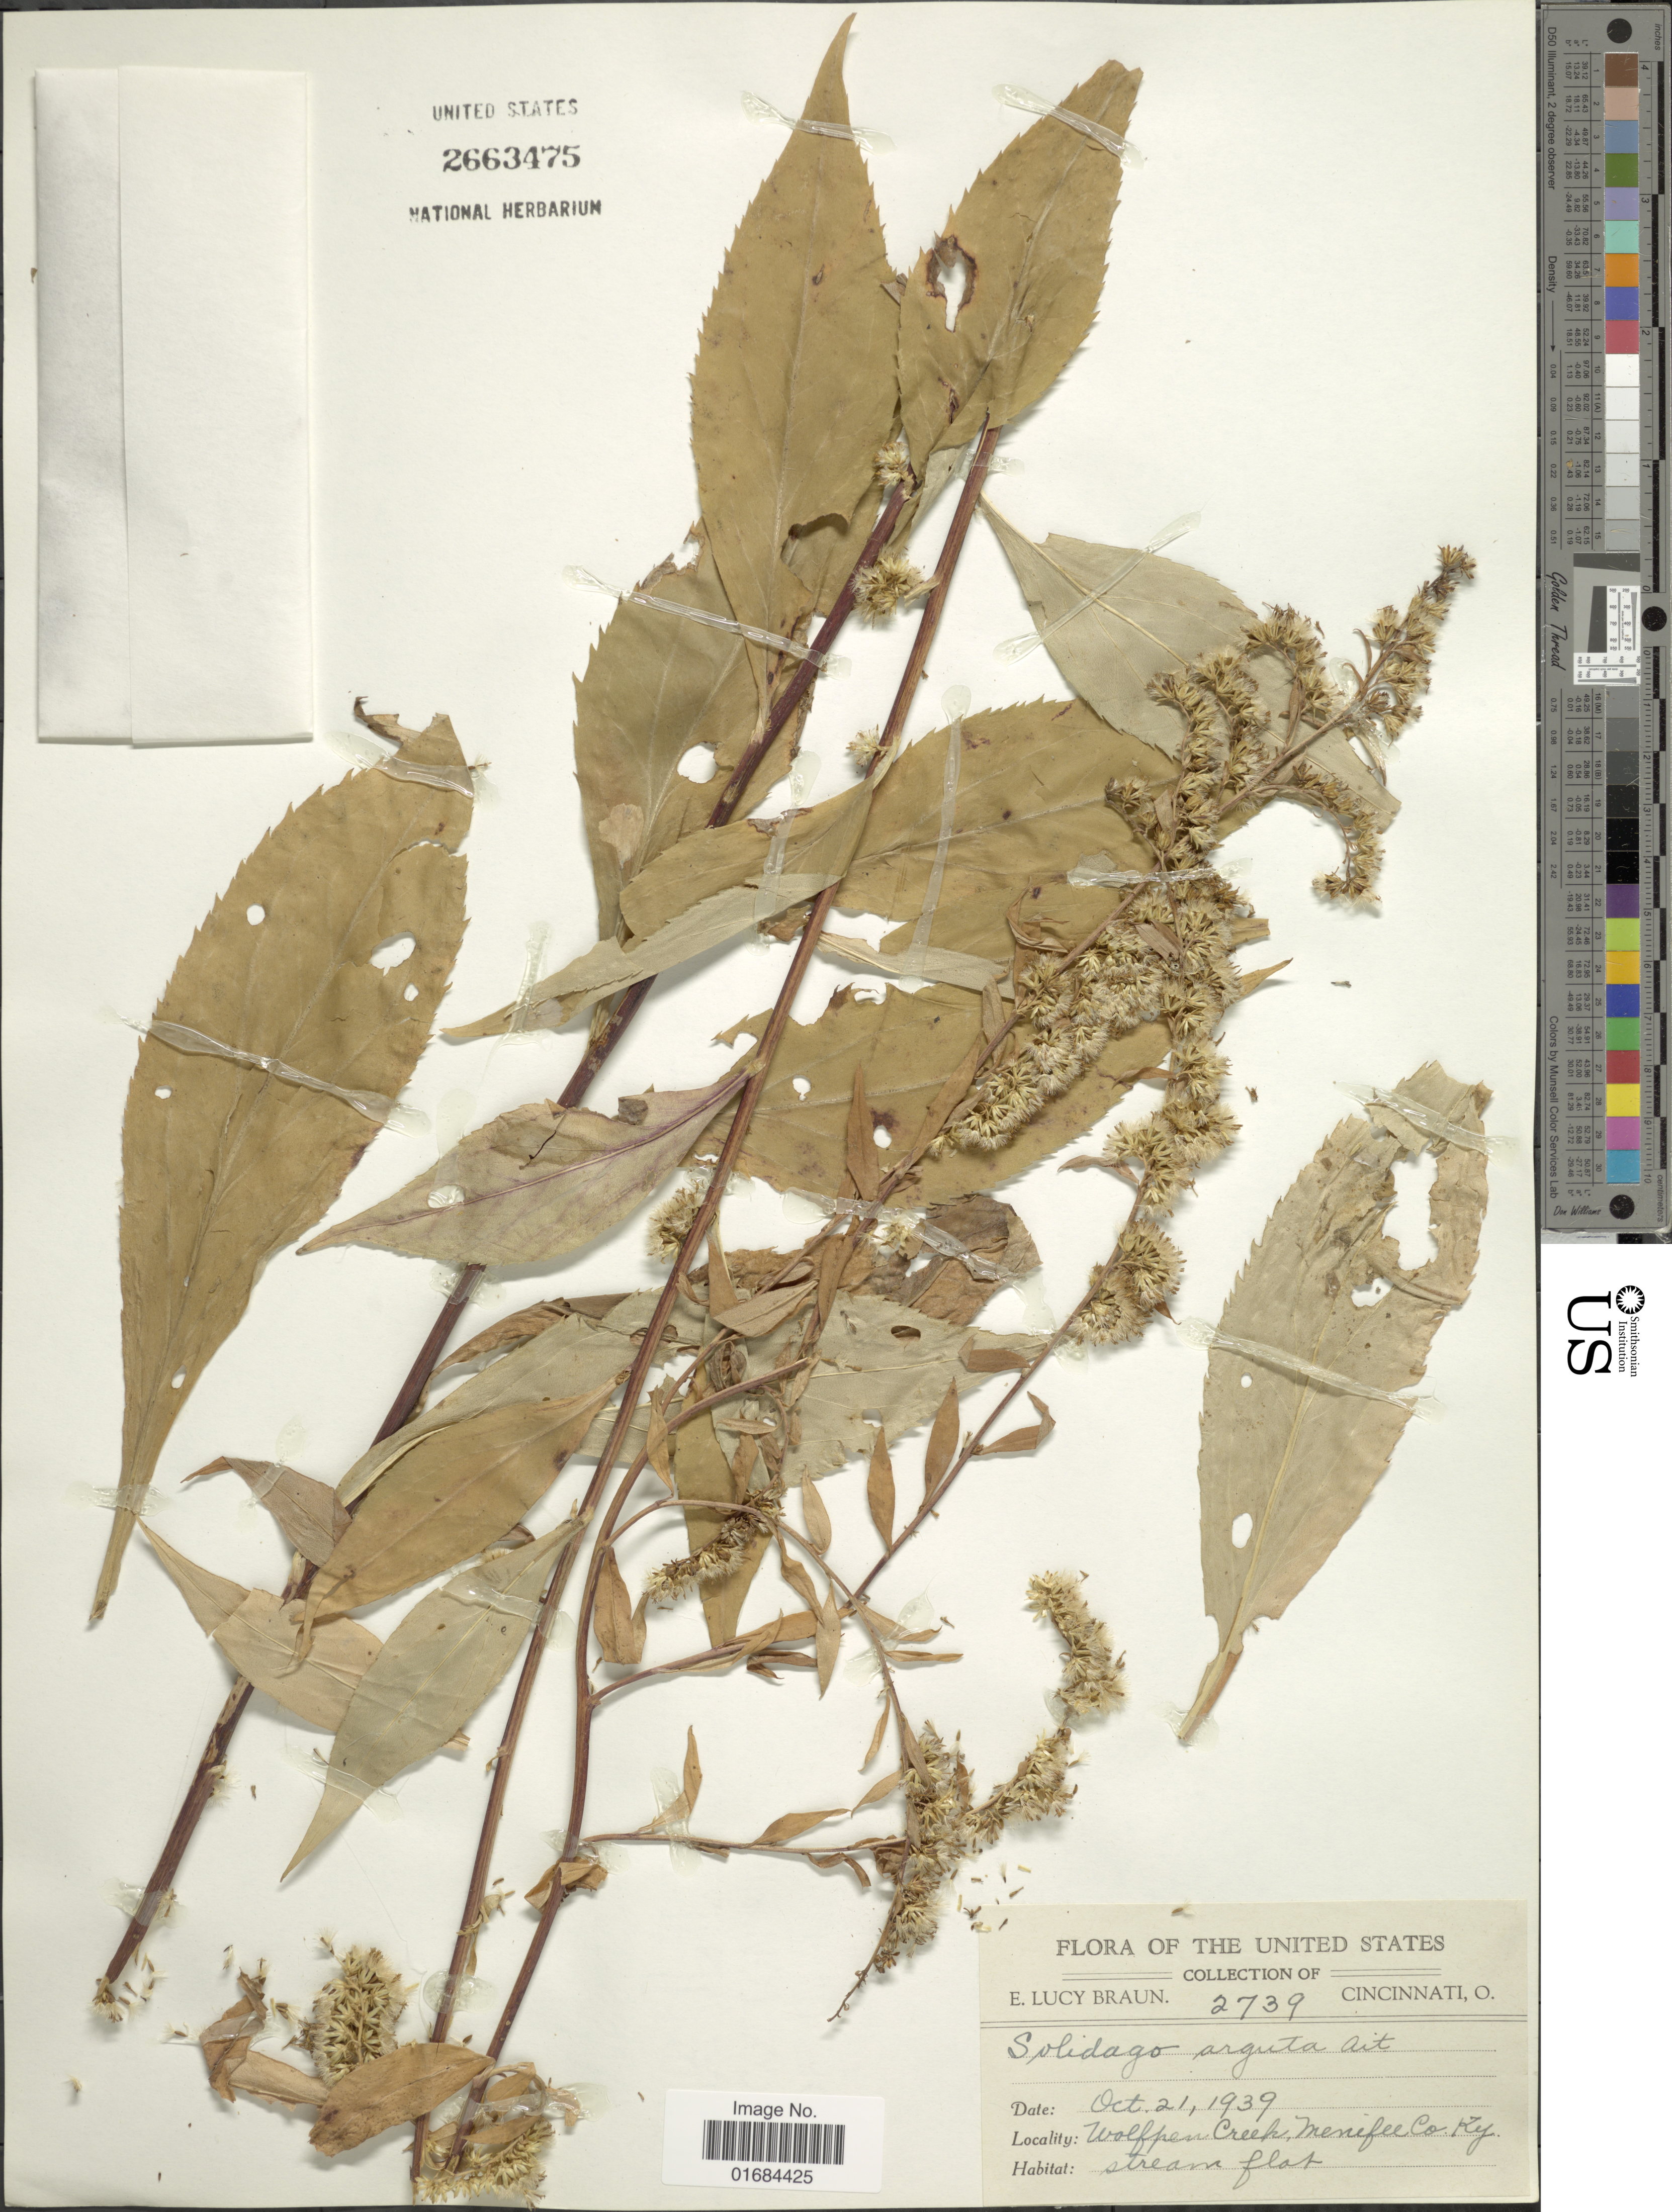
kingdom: Plantae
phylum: Tracheophyta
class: Magnoliopsida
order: Asterales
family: Asteraceae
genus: Solidago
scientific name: Solidago arguta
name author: Aiton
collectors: E. L. Braun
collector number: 2739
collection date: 1939-10-21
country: United States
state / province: Kentucky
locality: Wolfpen Creek, Menifee Co.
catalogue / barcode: US 2663475